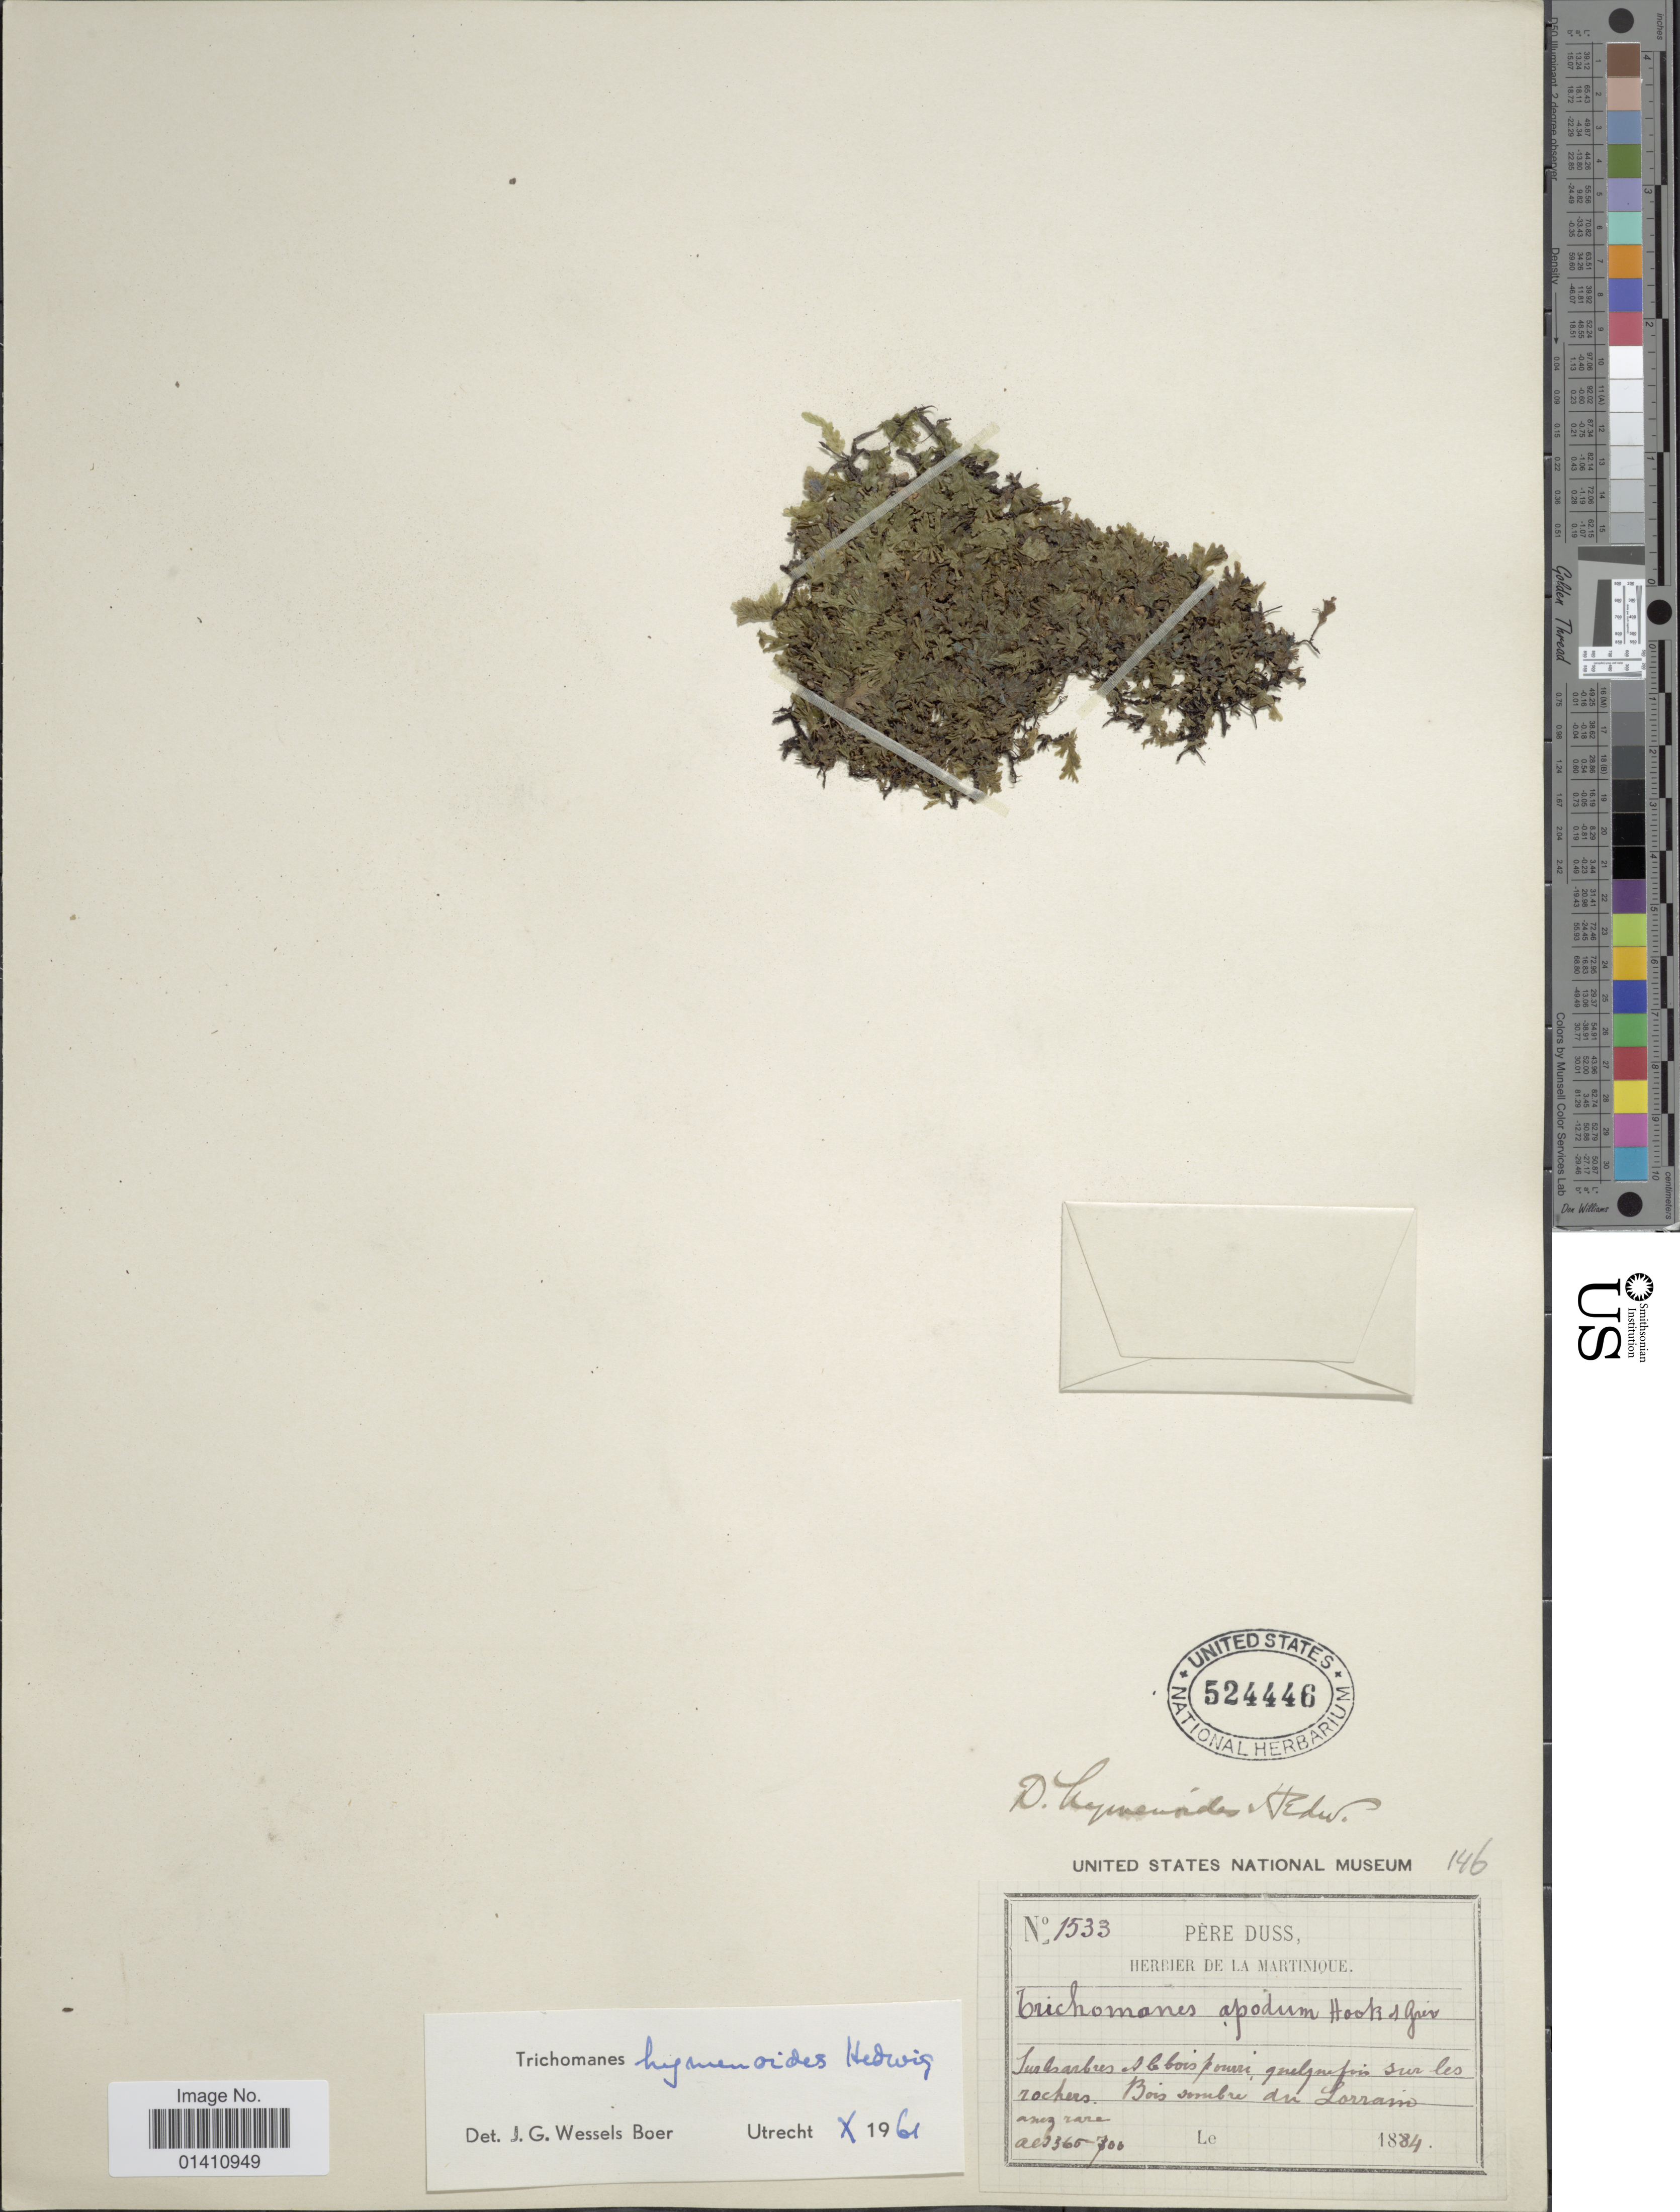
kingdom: Plantae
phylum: Tracheophyta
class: Polypodiopsida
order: Hymenophyllales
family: Hymenophyllaceae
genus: Didymoglossum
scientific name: Didymoglossum hymenoides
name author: (Hedw.) Copel.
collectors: Père Duss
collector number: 1533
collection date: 1884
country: Martinique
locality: Sur les arbres et la bois pourri quelquefois sur les rochers. Bois sombre du Lorrain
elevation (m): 360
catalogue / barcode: US 524446